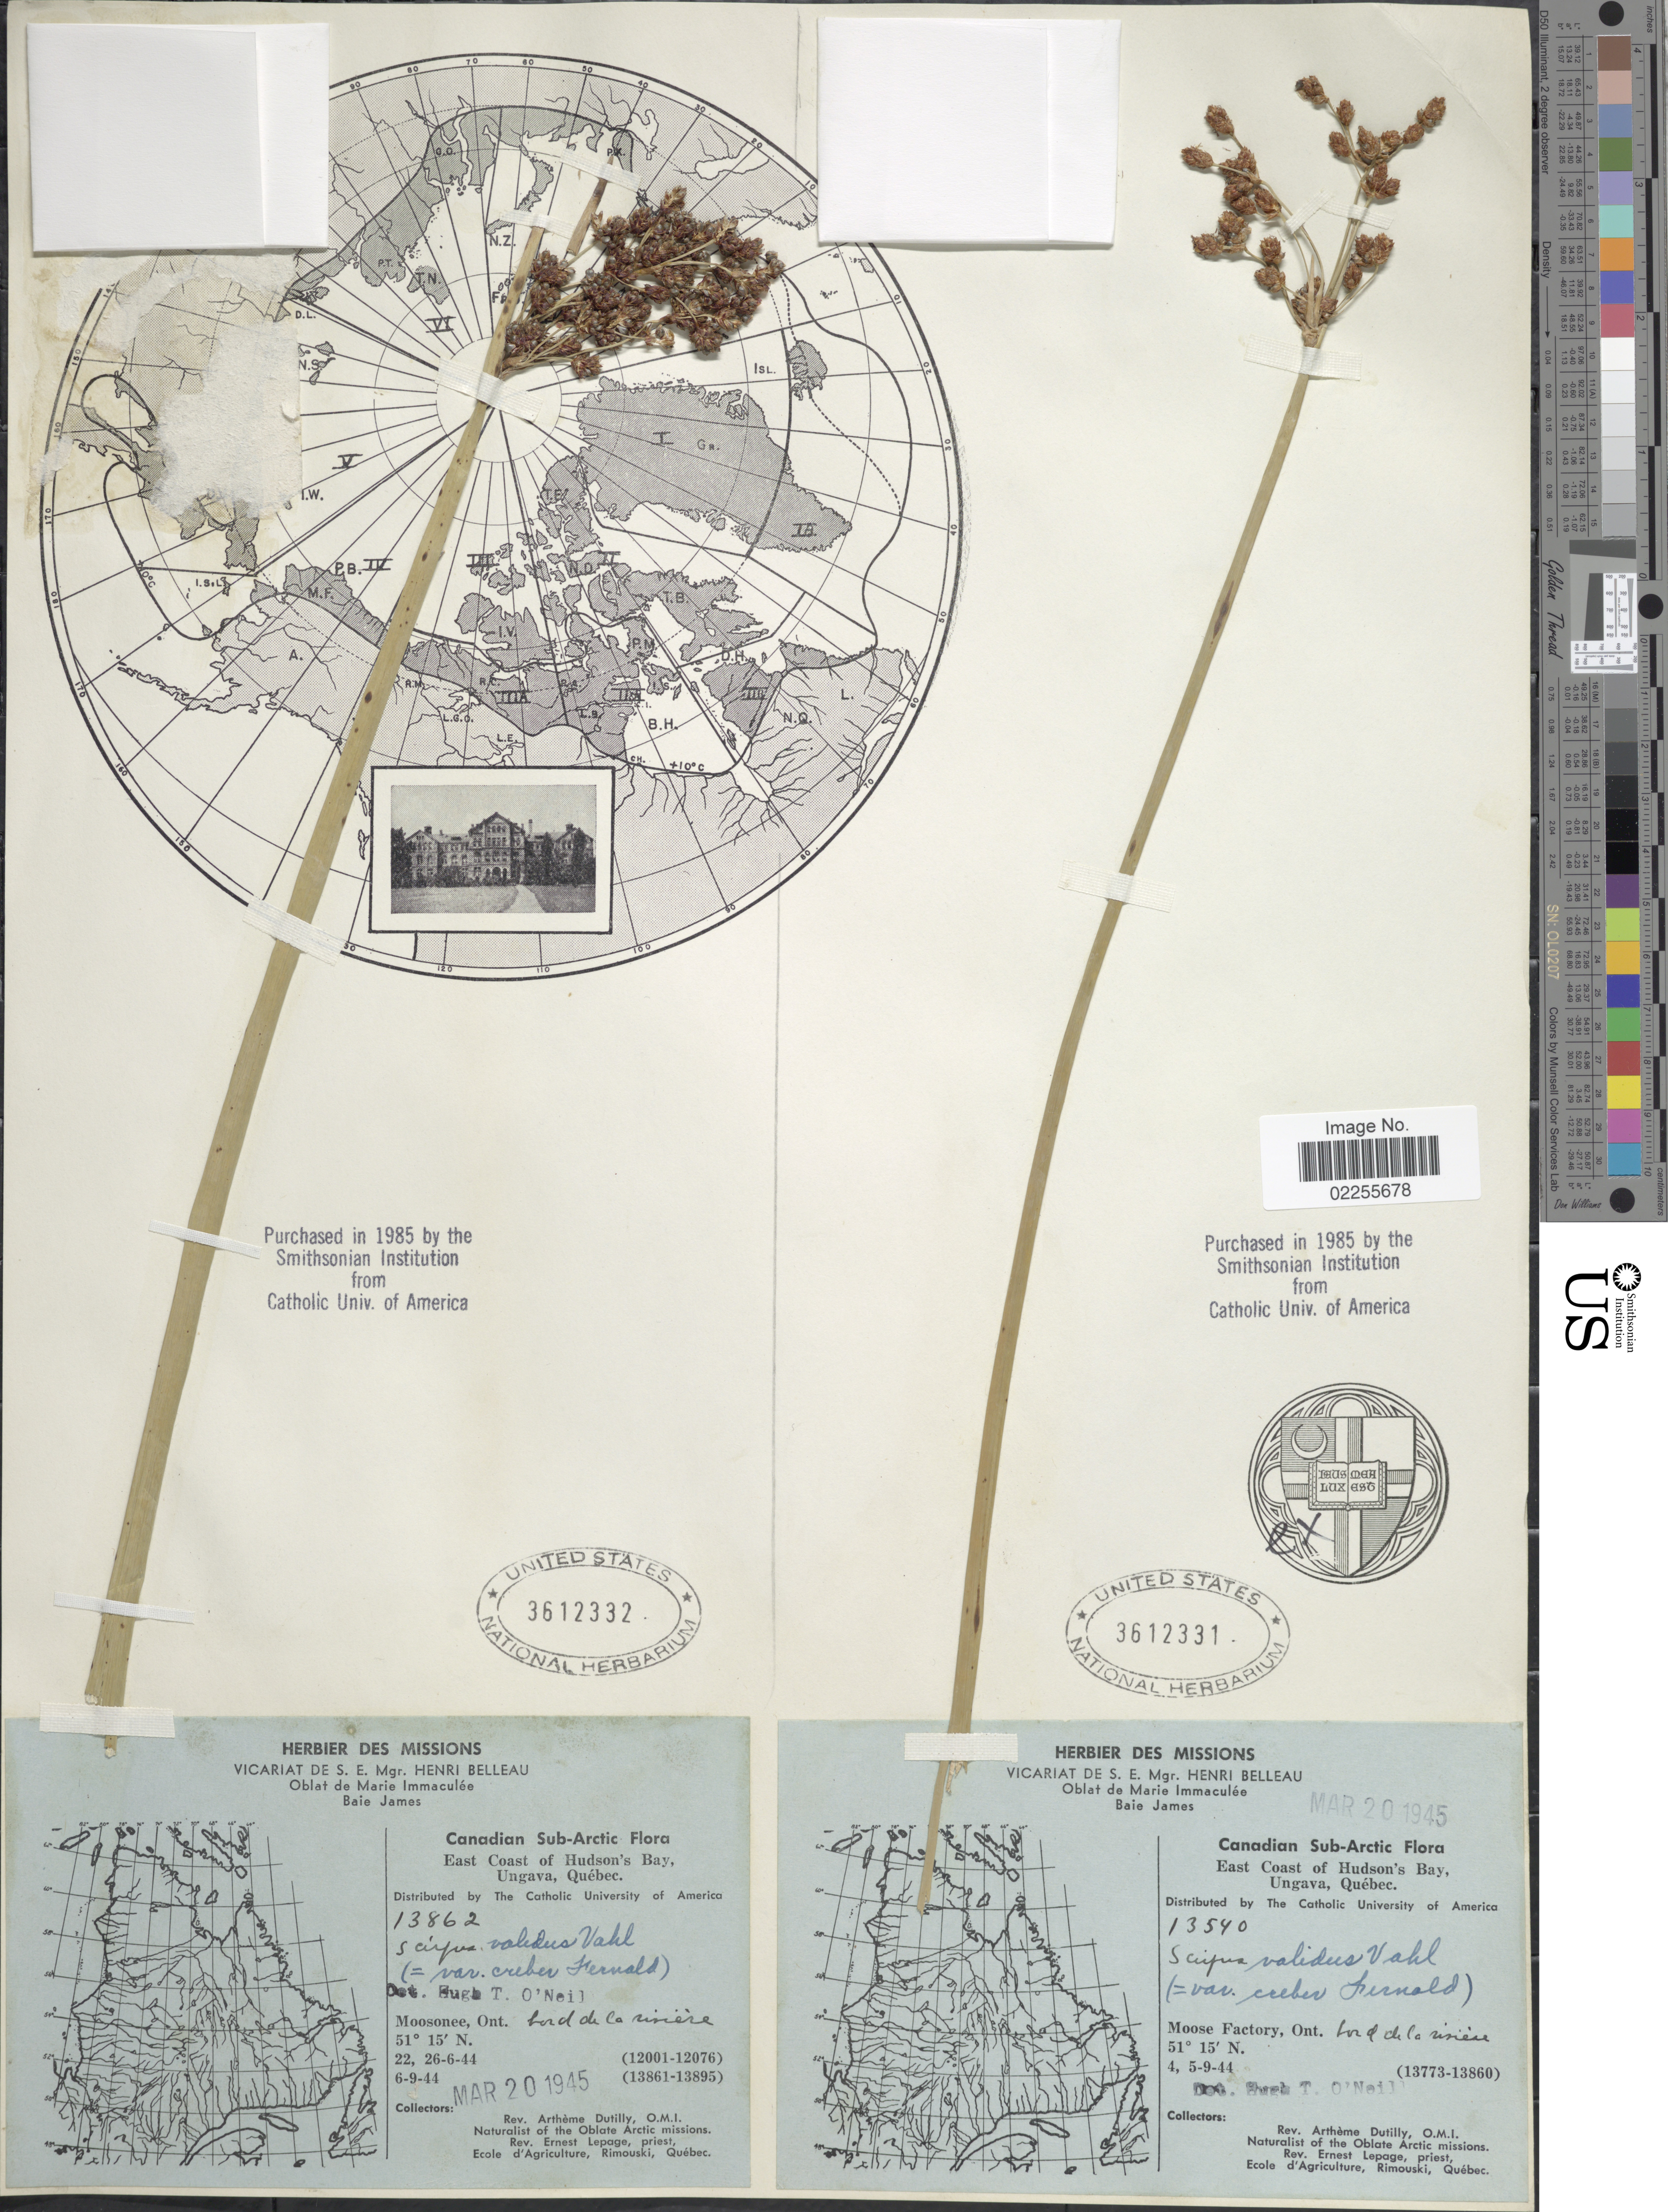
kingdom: Plantae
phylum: Tracheophyta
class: Liliopsida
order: Poales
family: Cyperaceae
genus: Schoenoplectus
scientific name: Schoenoplectus tabernaemontani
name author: (C.C. Gmel.) Palla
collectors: A. Dutilly & E. Lepage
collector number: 13862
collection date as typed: Transcribed d/m/y: 22/6/44 to 6/9/44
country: Canada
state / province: Ontario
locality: Candian Sub-Arctic, East Coast of Huson's Bay, Ungava, Moose Factory, Ont. bord de la riviere.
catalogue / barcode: US 3612332-2